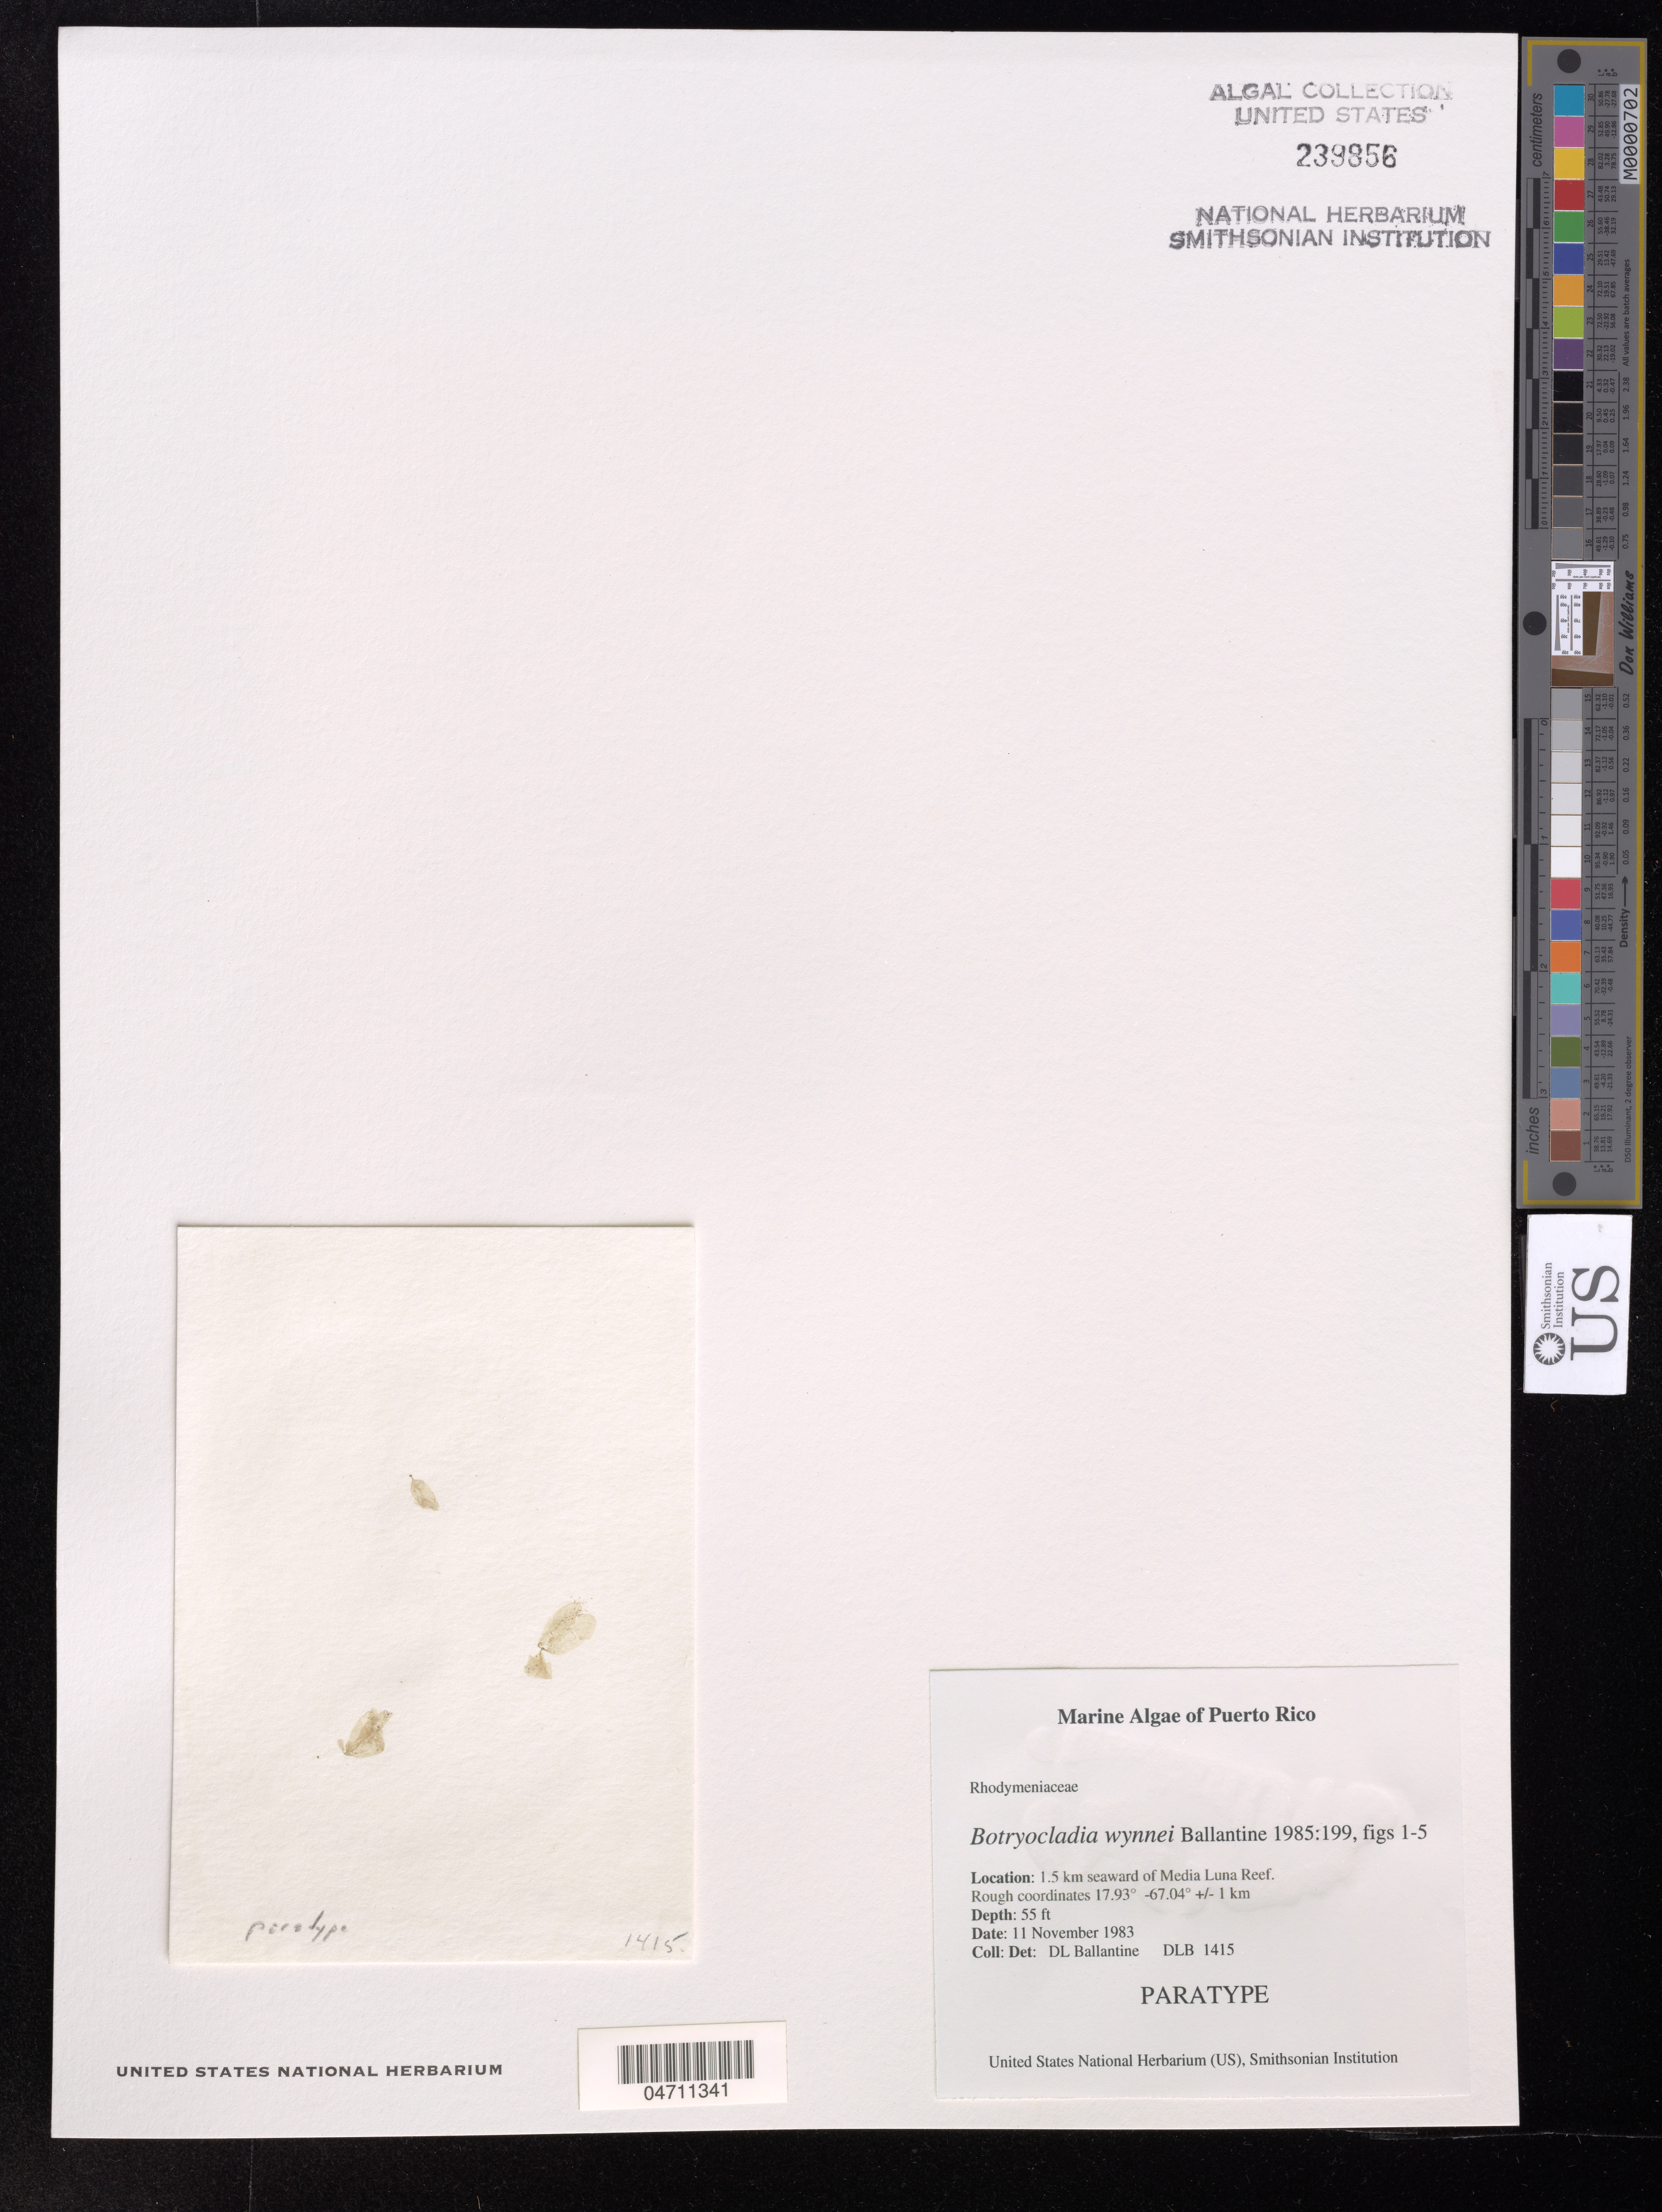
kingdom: Plantae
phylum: Rhodophyta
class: Florideophyceae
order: Rhodymeniales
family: Rhodymeniaceae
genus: Botryocladia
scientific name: Botryocladia wynnei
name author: D.L. Ballant.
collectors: D. Ballantine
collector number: DLB 1415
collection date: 1983-11-11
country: Puerto Rico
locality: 1.5 km seaward of Media Luna Reef.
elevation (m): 17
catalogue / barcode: US 239856